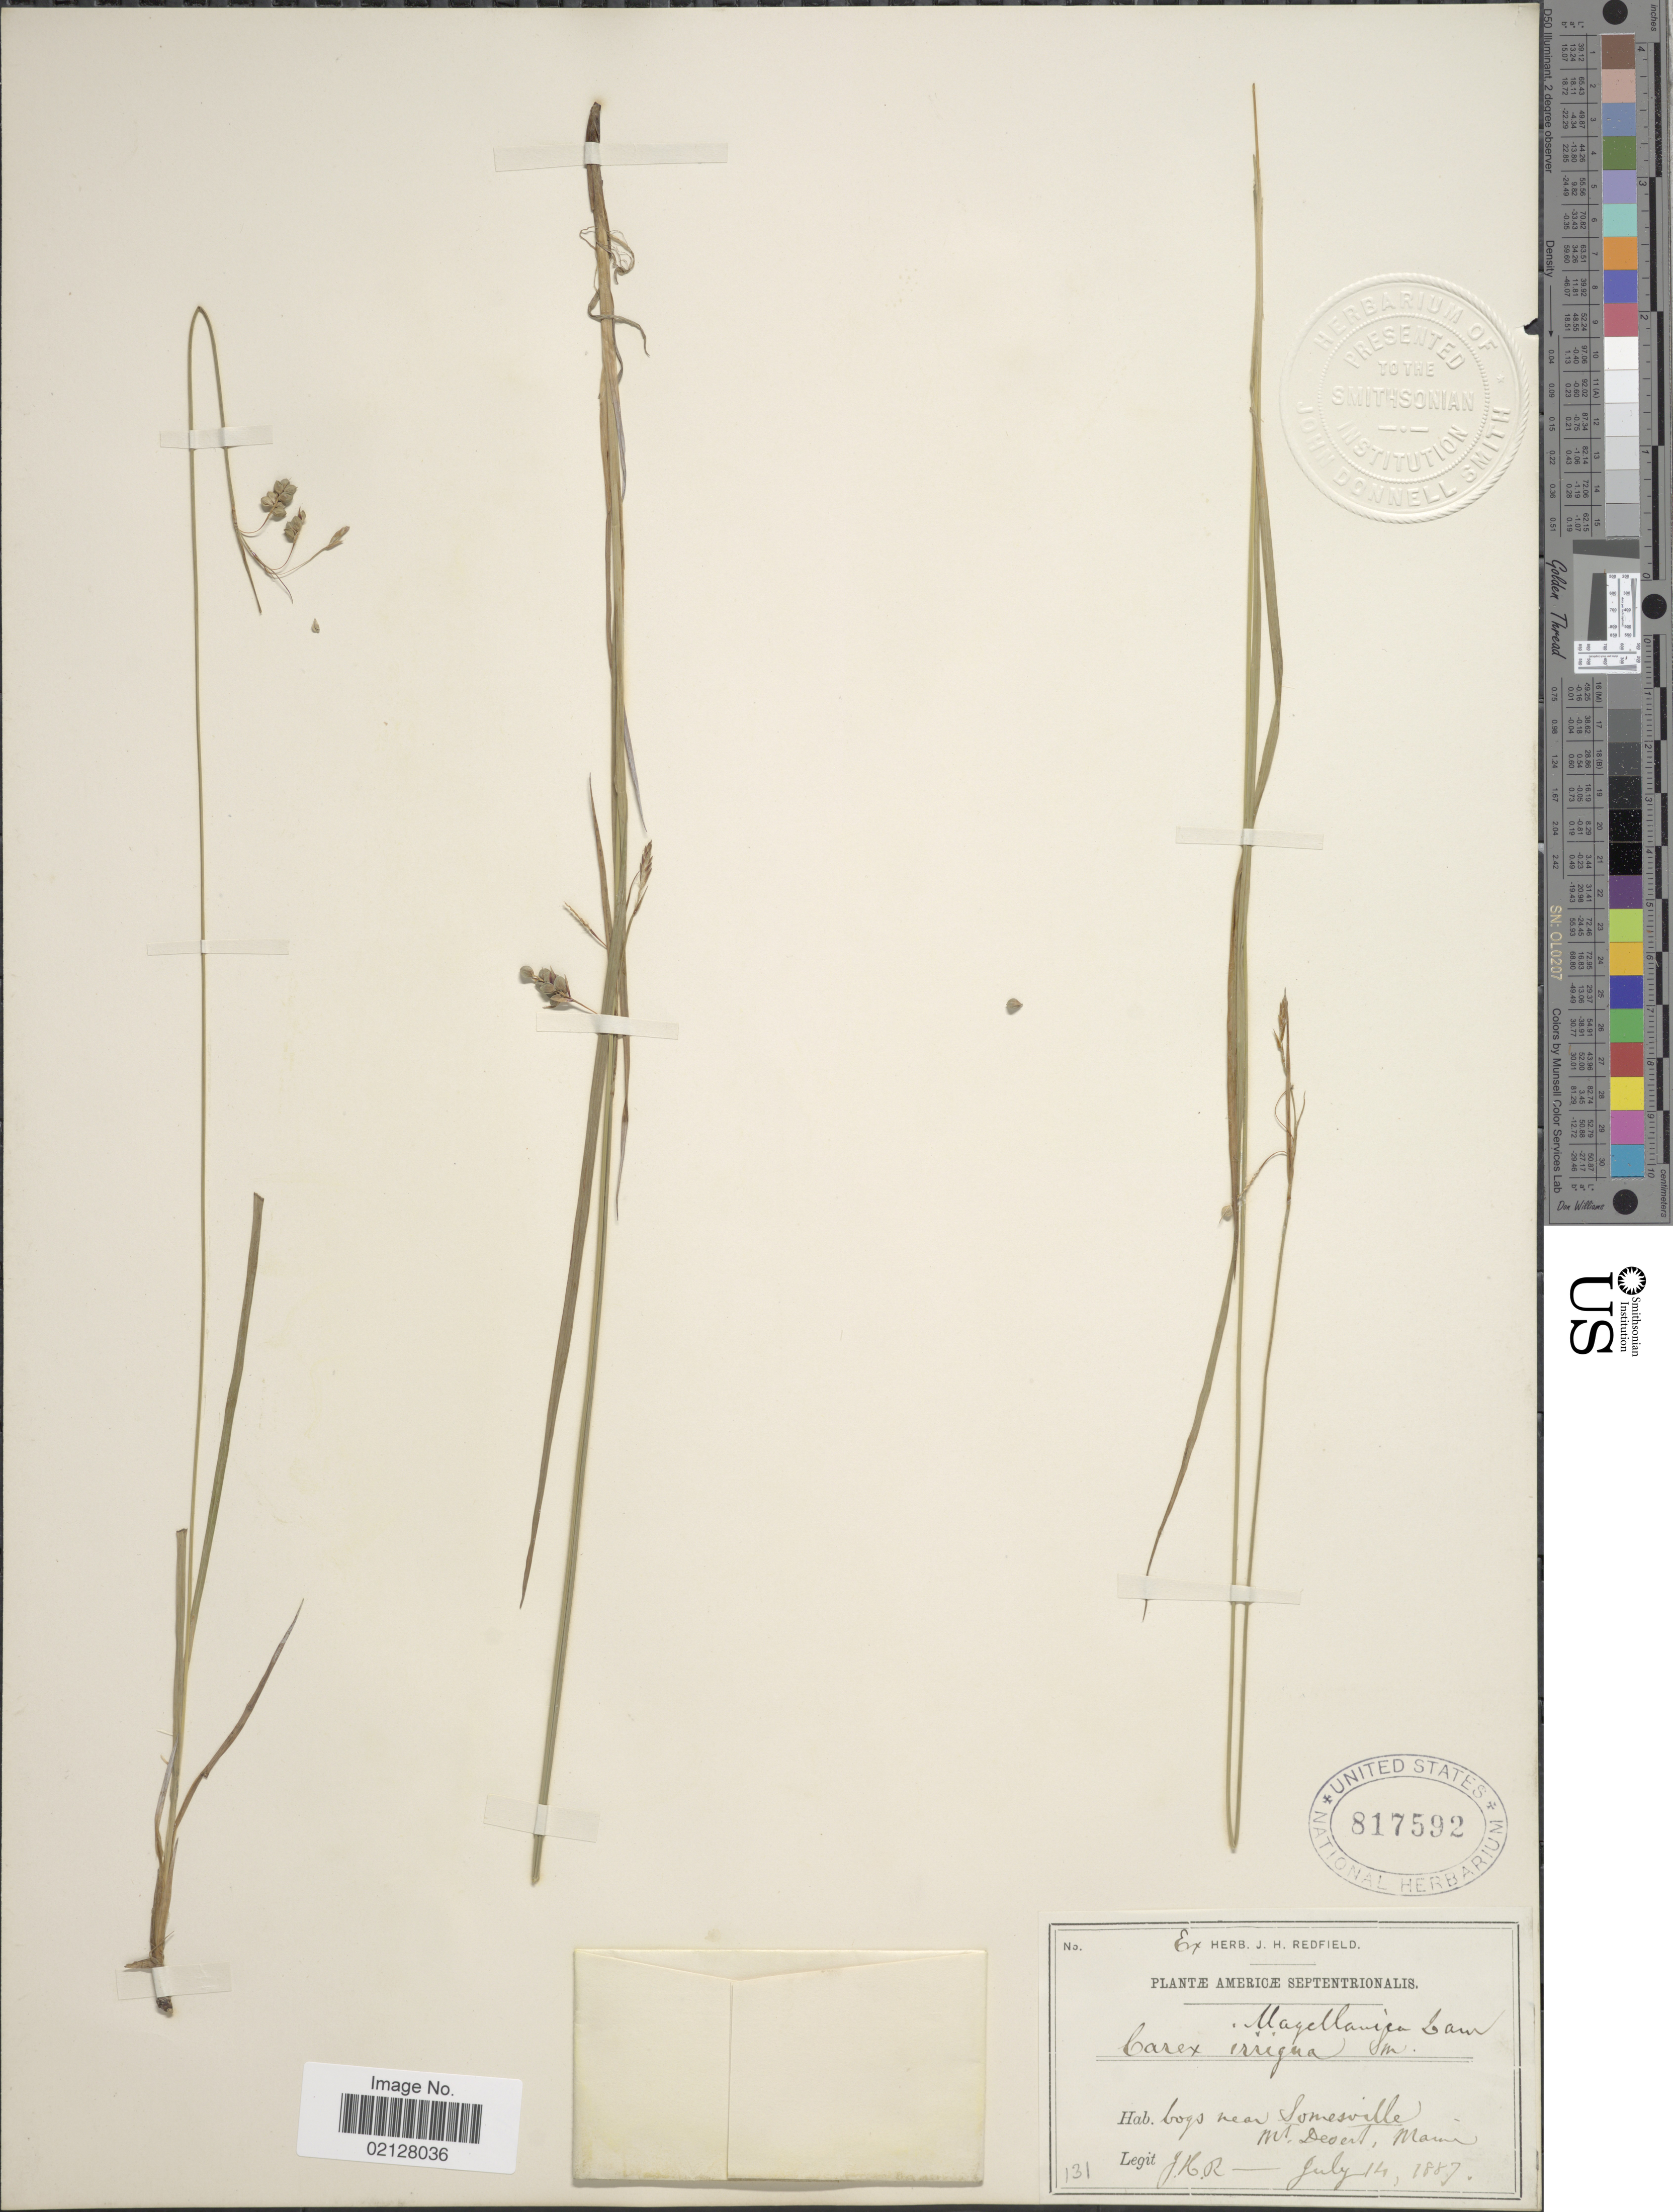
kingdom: Plantae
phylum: Tracheophyta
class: Liliopsida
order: Poales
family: Cyperaceae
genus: Carex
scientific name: Carex magellanica subsp. irrigua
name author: (Wahlenb.) Hiitonen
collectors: J. Redfield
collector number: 131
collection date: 1887-07-14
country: United States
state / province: Maine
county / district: Hancock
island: Mt. Desert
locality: Bog near Somesville, Mt. Desert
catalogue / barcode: US 817592